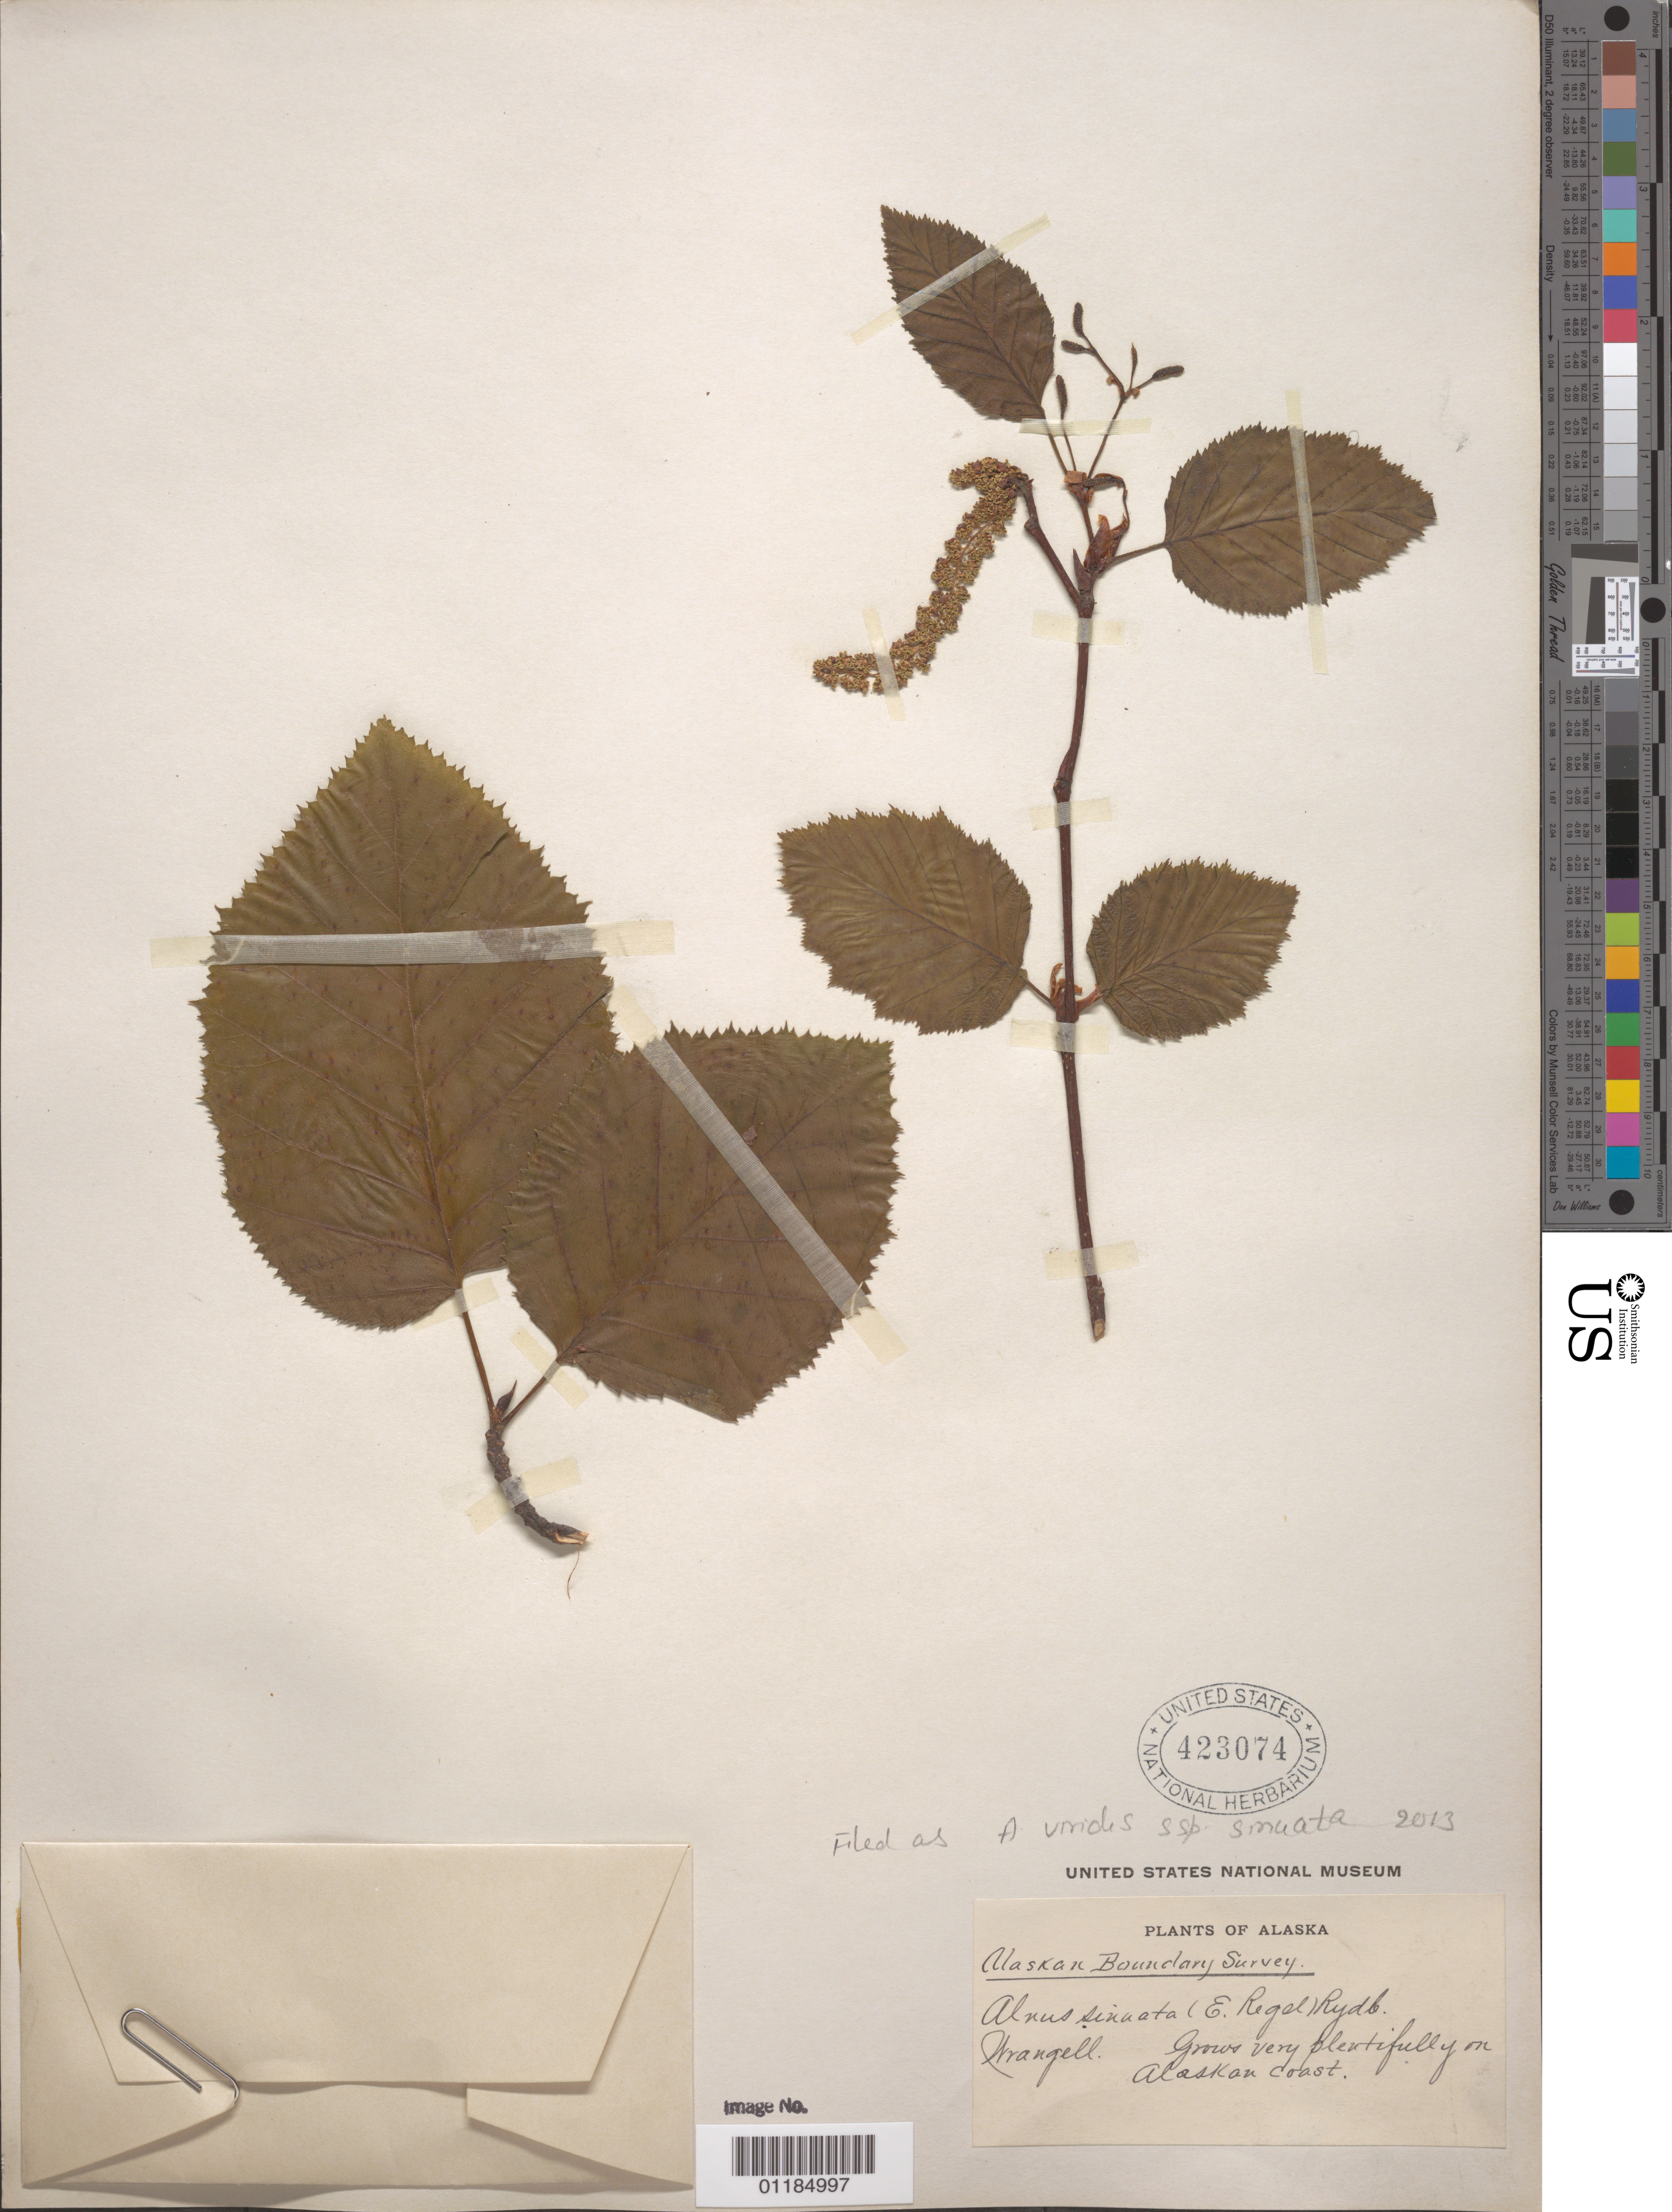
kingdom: Plantae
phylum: Tracheophyta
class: Magnoliopsida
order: Fagales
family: Betulaceae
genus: Alnus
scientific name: Alnus viridis subsp. sinuata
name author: Regel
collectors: F. P. Wrangell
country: United States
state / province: Alaska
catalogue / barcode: US 423074